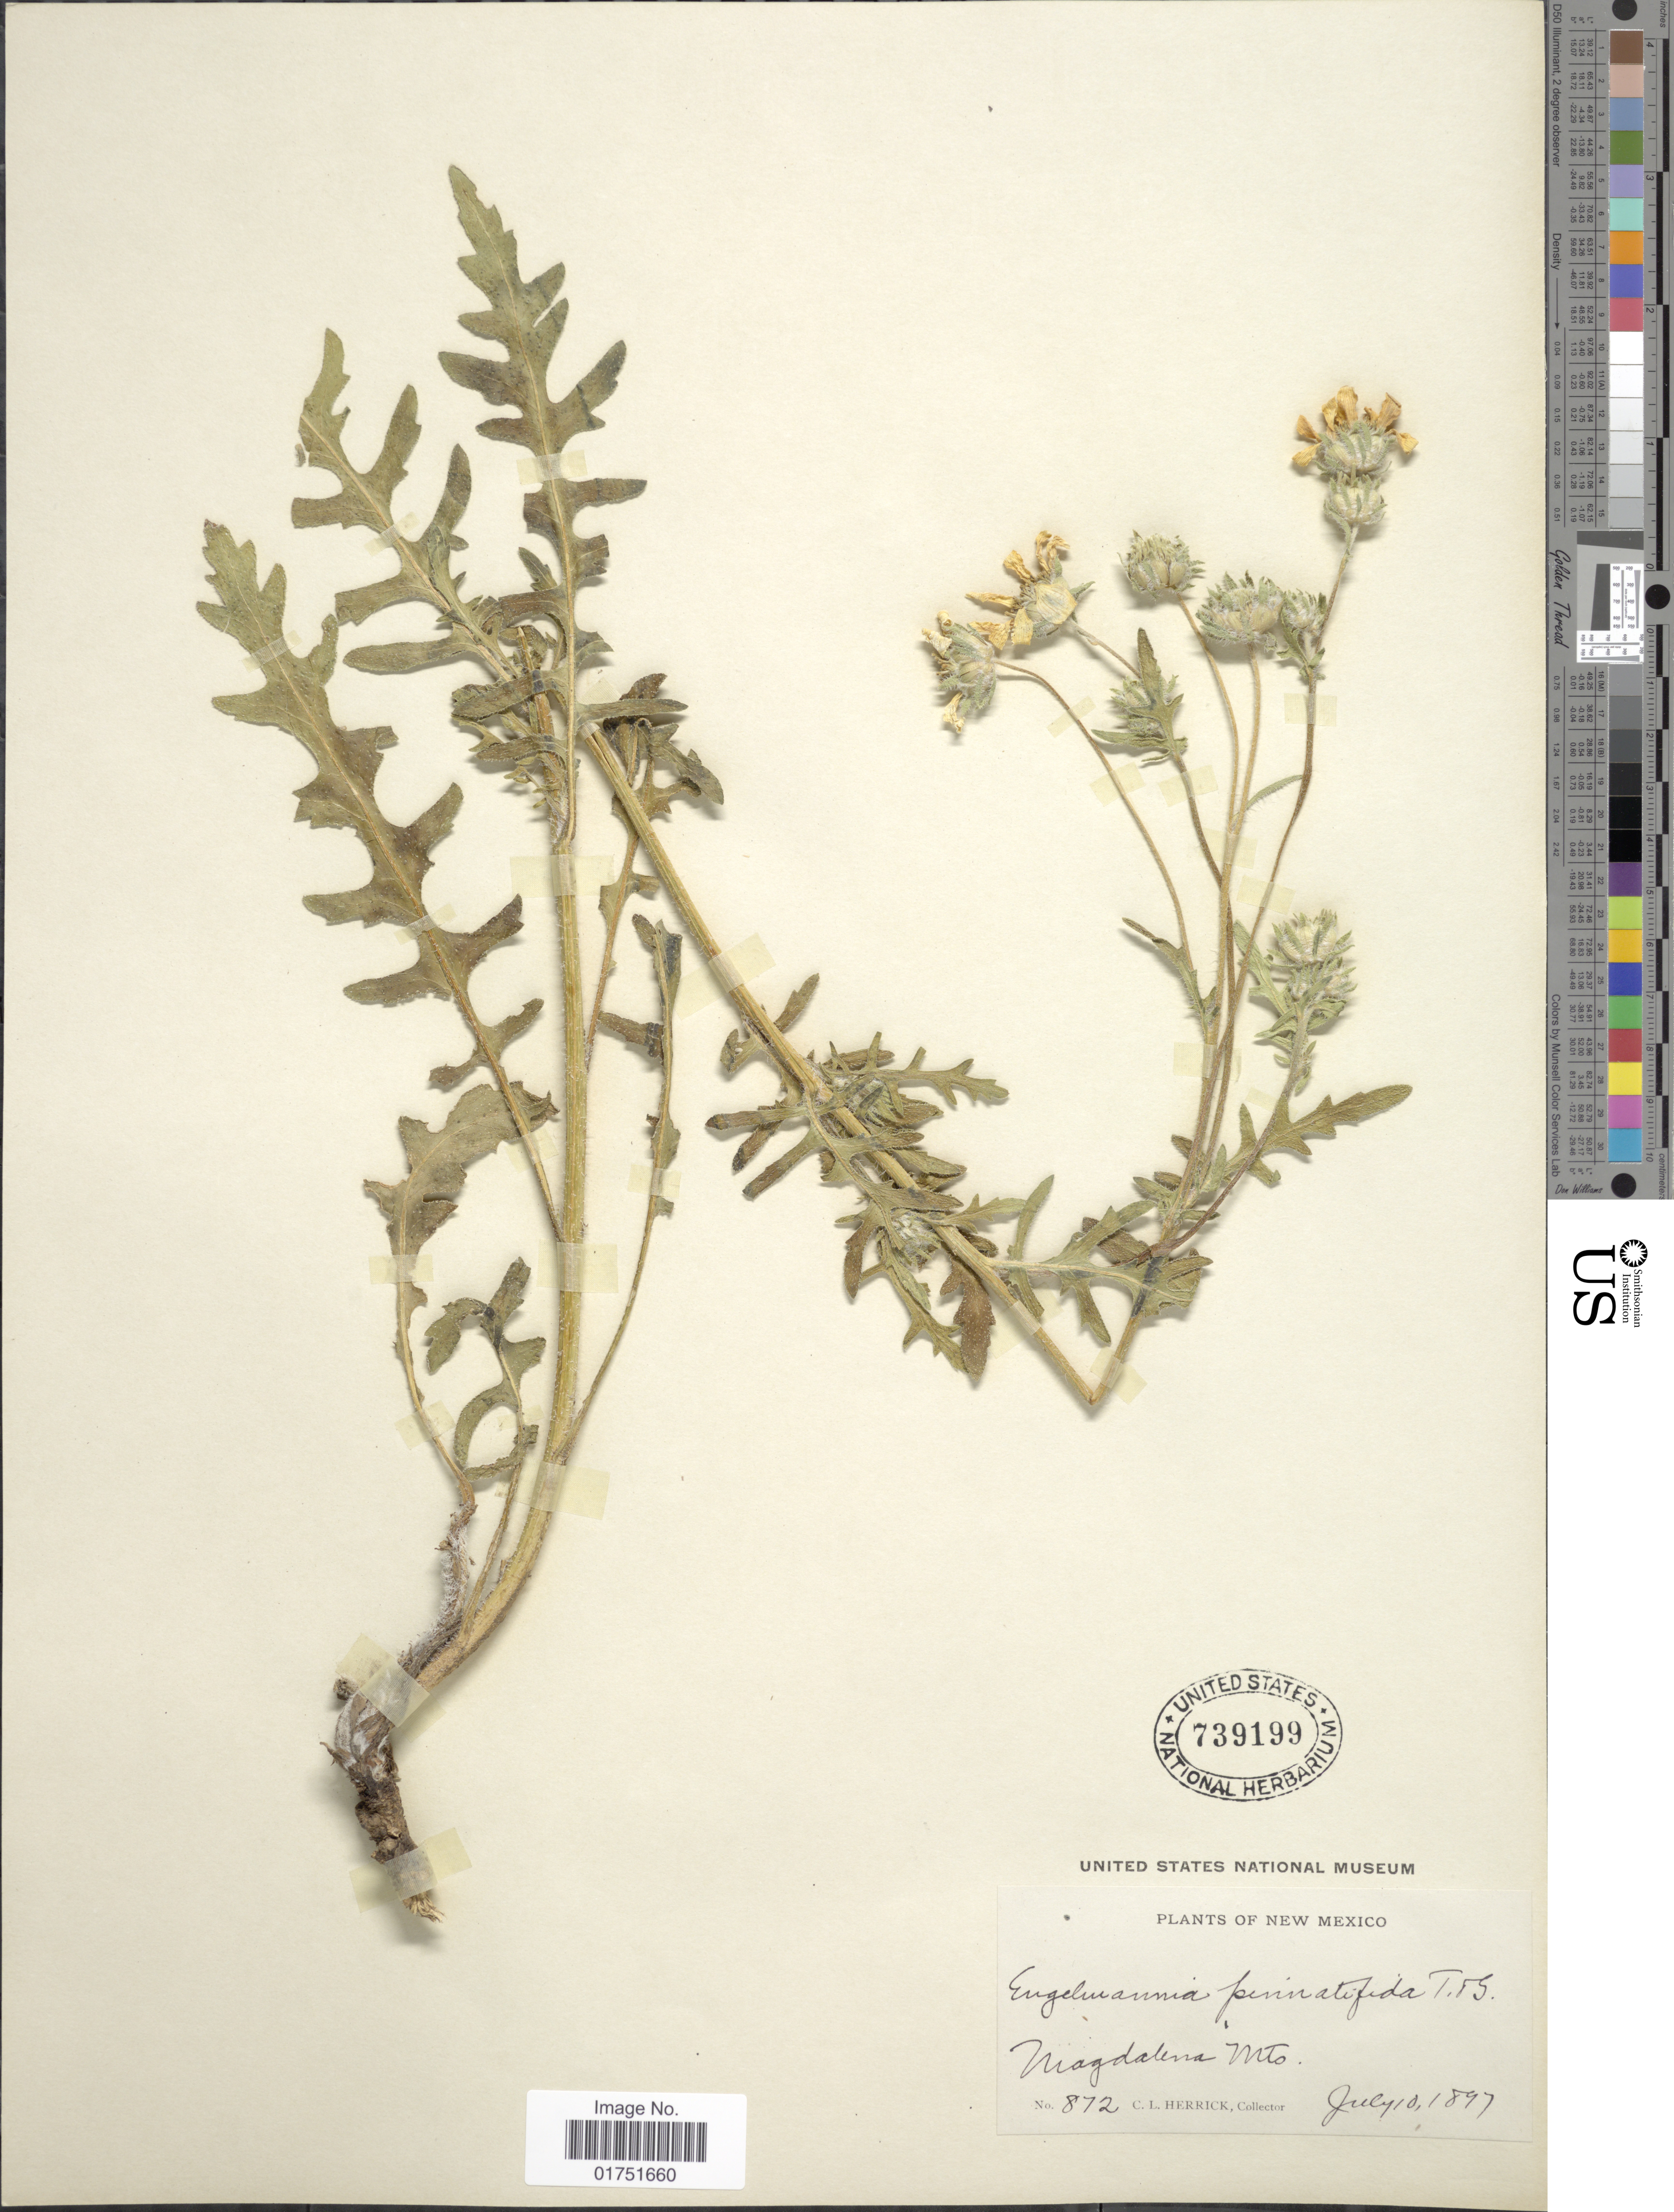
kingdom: Plantae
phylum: Tracheophyta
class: Magnoliopsida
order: Asterales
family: Asteraceae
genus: Engelmannia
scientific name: Engelmannia pinnatifida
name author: Torr. & A. Gray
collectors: C. Herrick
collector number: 872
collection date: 1897-07-10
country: United States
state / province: New Mexico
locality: Magdalena Mts.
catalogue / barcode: US 739199